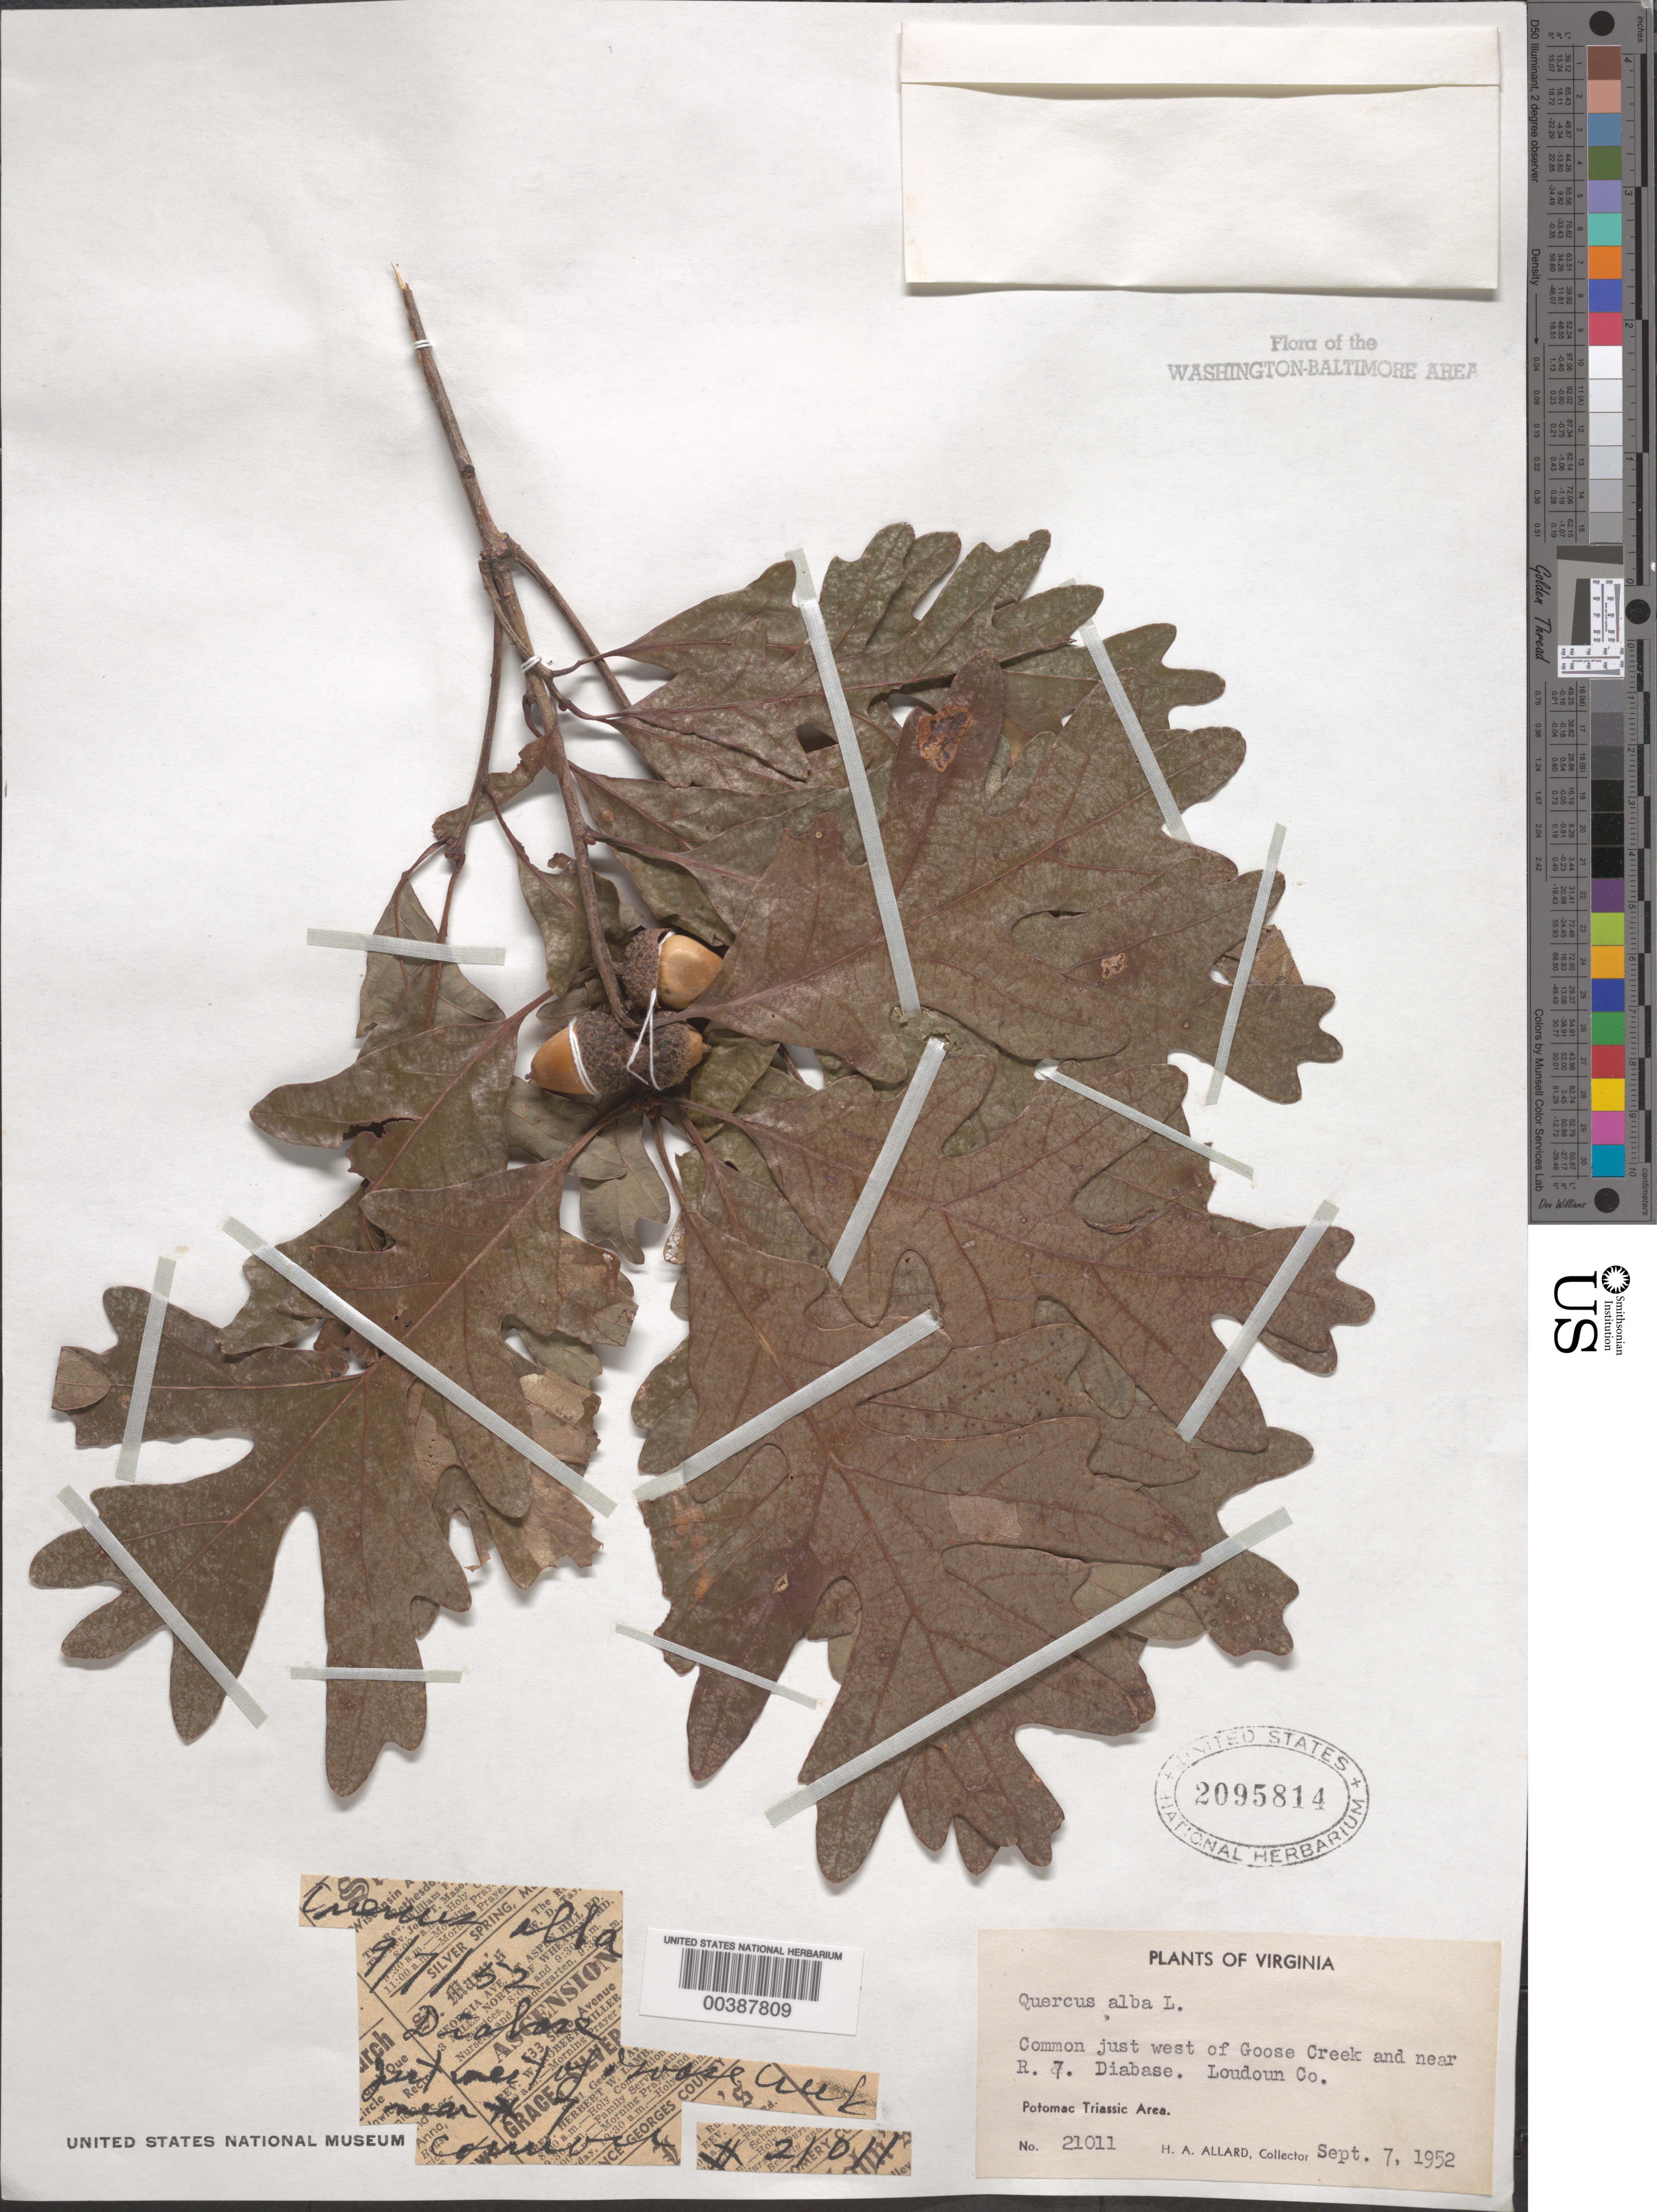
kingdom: Plantae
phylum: Tracheophyta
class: Magnoliopsida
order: Fagales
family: Fagaceae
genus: Quercus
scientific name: Quercus alba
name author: L.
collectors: H. A. Allard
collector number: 21011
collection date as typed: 07 Sep 1952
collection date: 1952-09-07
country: United States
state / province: Virginia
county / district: Loudoun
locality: West of Goose Creek, near Route 7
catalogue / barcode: US 2095814